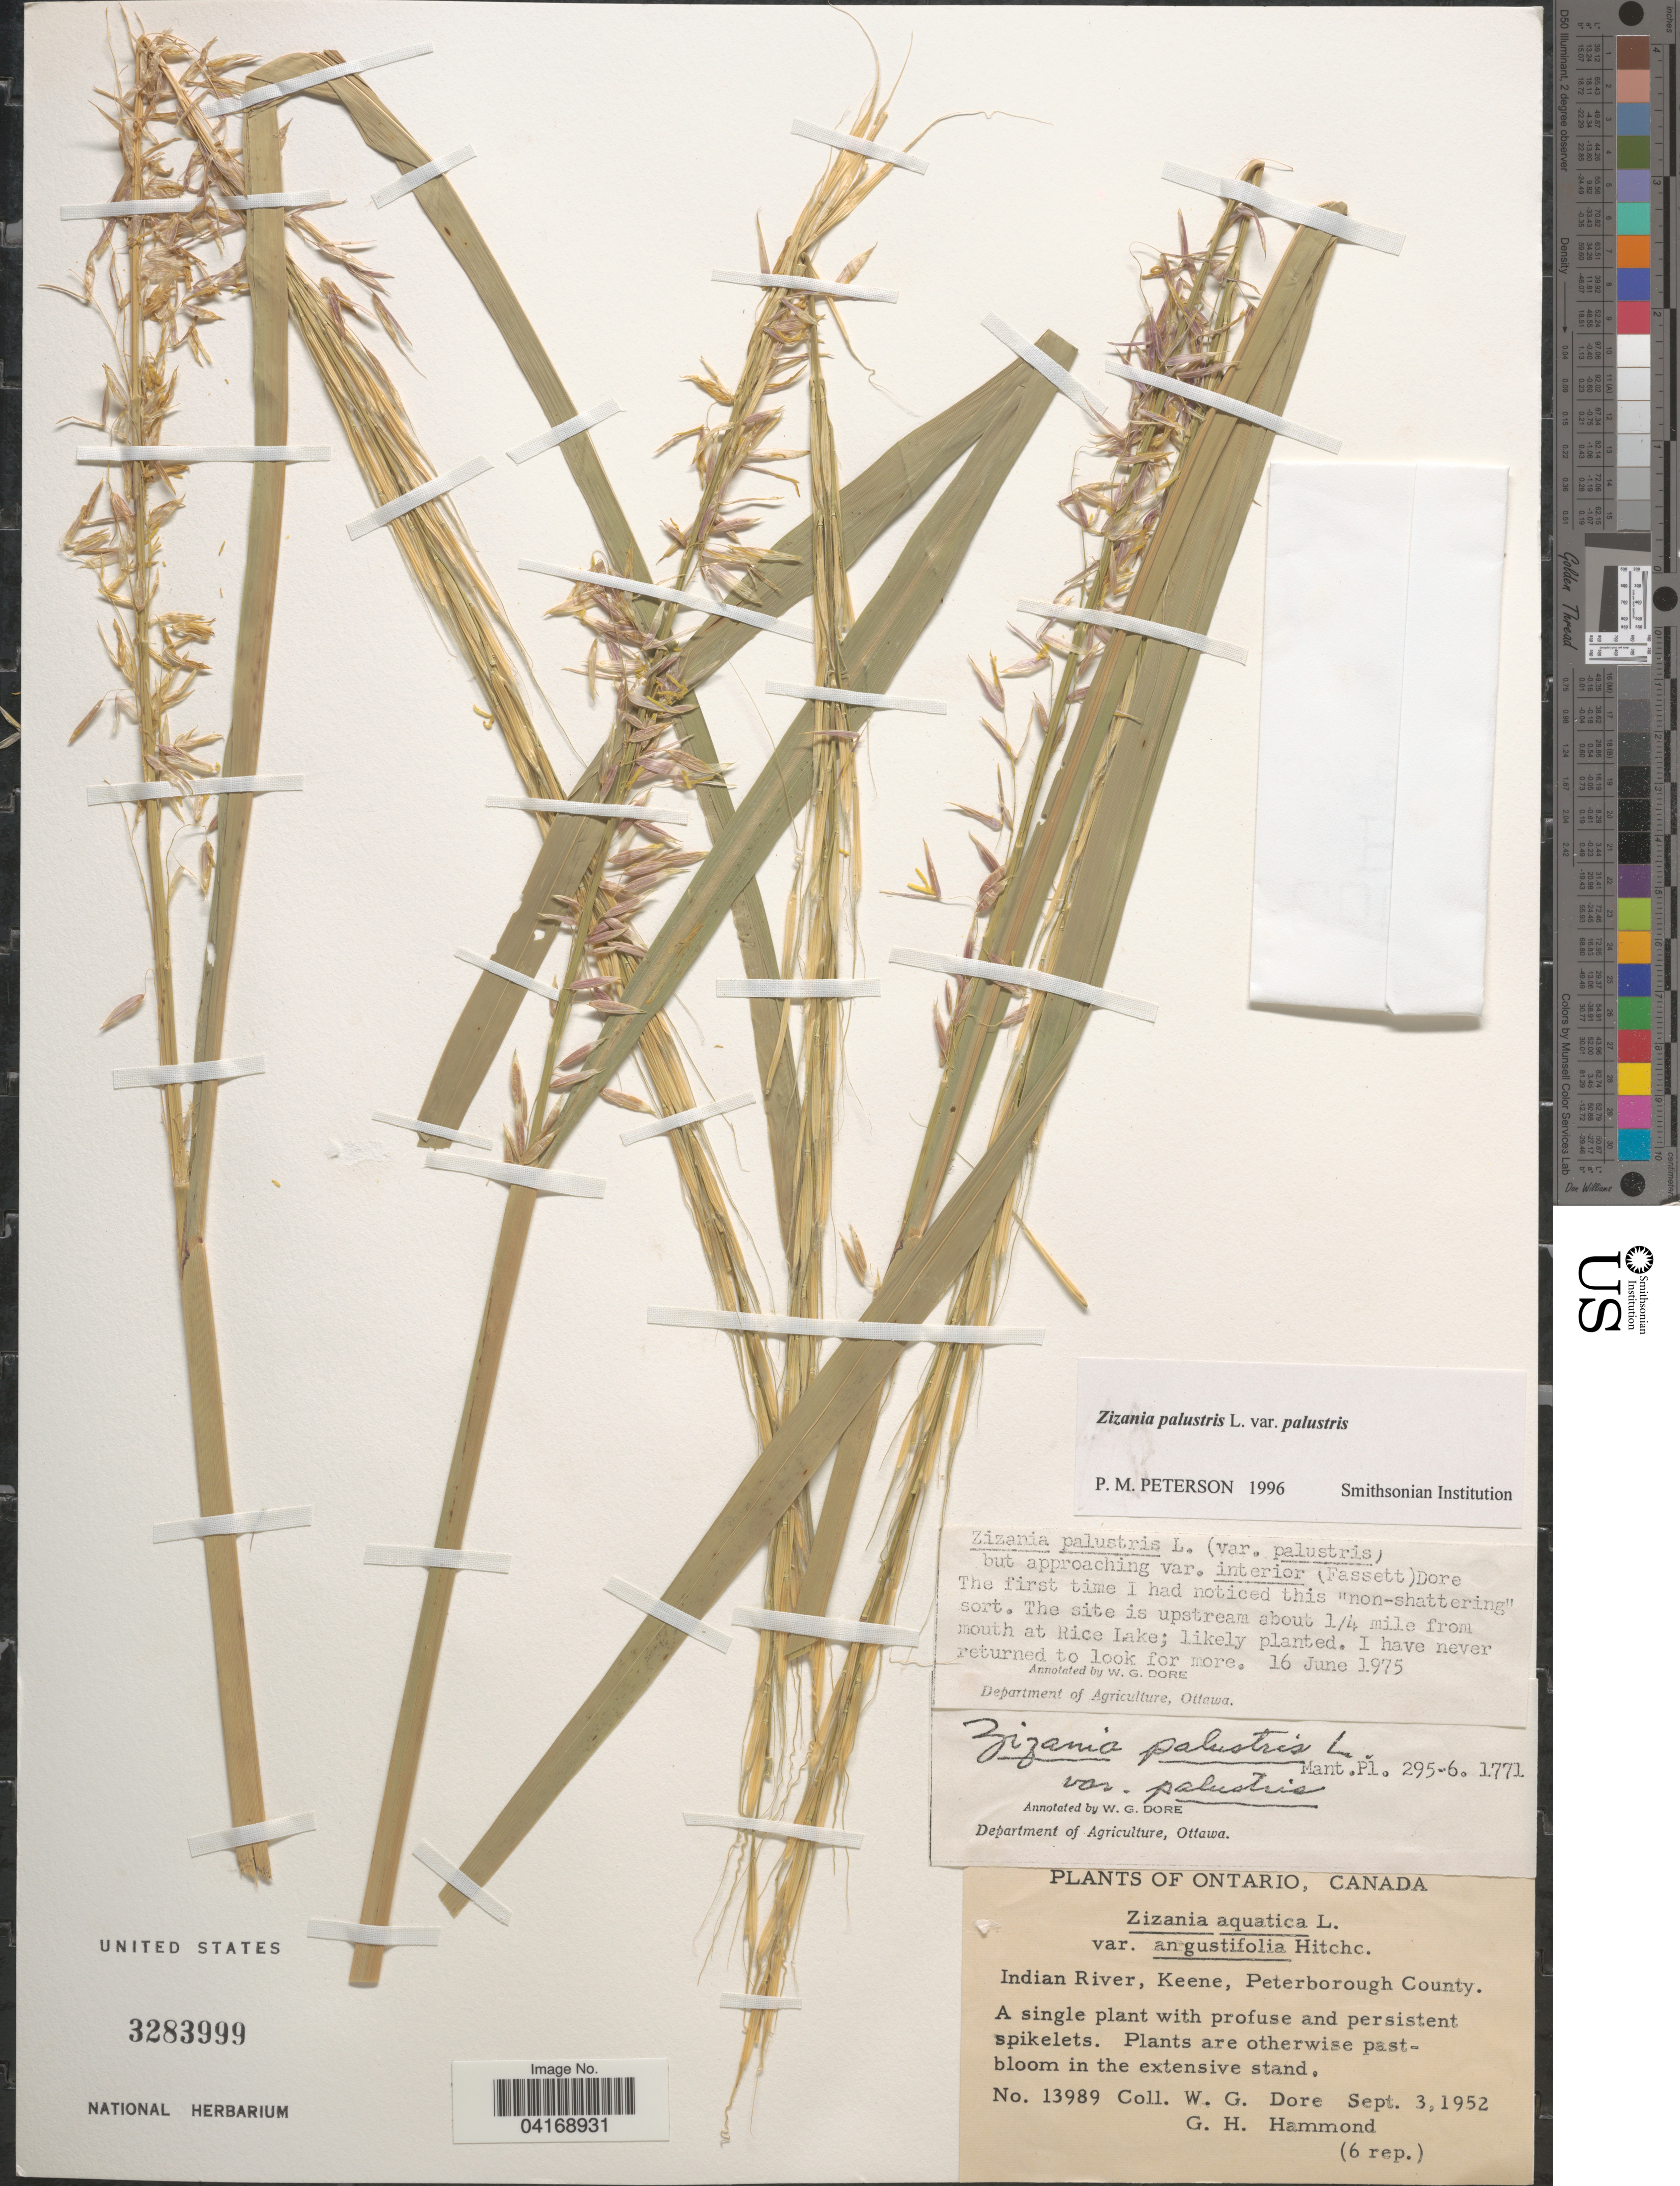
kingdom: Plantae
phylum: Tracheophyta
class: Liliopsida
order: Poales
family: Poaceae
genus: Zizania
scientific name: Zizania palustris var. palustris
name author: L.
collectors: W. Dore & G. Hammond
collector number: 13989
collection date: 1952-09-03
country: Canada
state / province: Ontario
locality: Indian River, Keene, Peterborough County.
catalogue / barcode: US 3283999